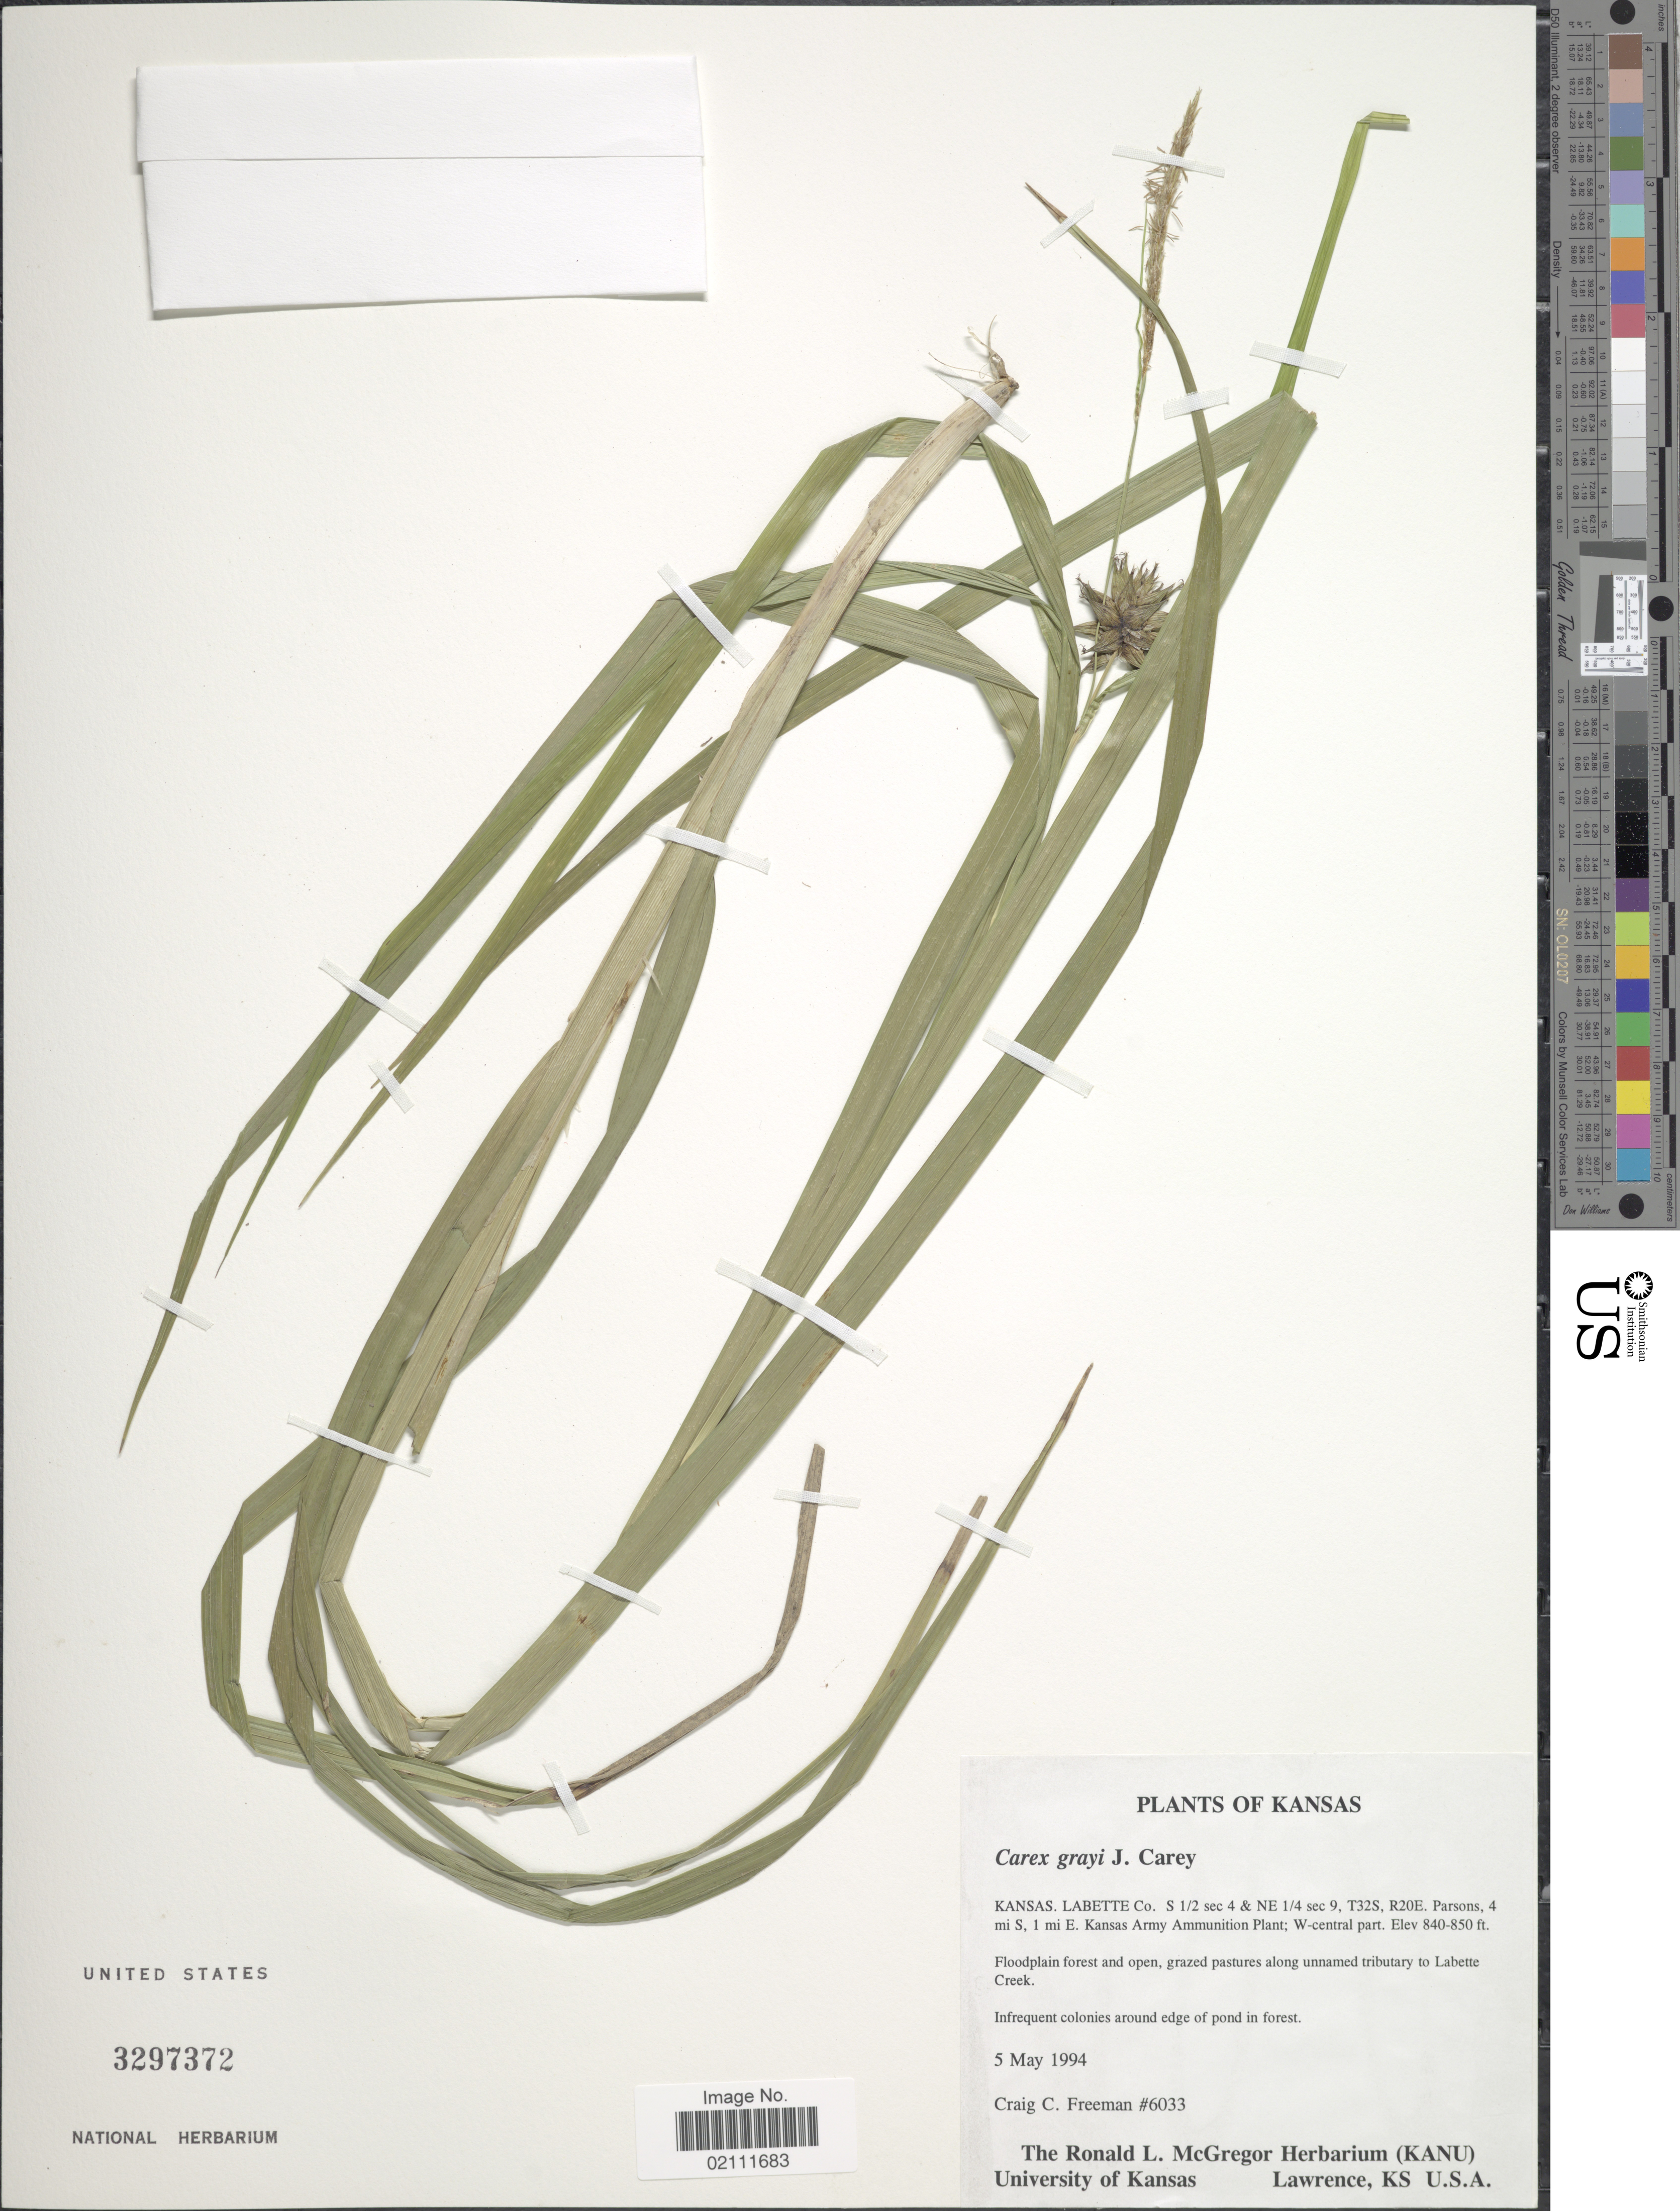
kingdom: Plantae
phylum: Tracheophyta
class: Liliopsida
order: Poales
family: Cyperaceae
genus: Carex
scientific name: Carex grayi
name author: J. Carey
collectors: C. C. Freeman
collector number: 6033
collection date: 1994-05-05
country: United States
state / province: Kansas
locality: Labette Co. S /2 sec 4 & NE 1/4 sec 9, T32S, R20E, Parsons, 4 mi S, 1 mi E. Kansas Army Ammunition Plant; W-central part, pastures along unnamed tributary to Labette Creek, around edge of pond in forest.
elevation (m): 256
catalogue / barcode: US 3297372